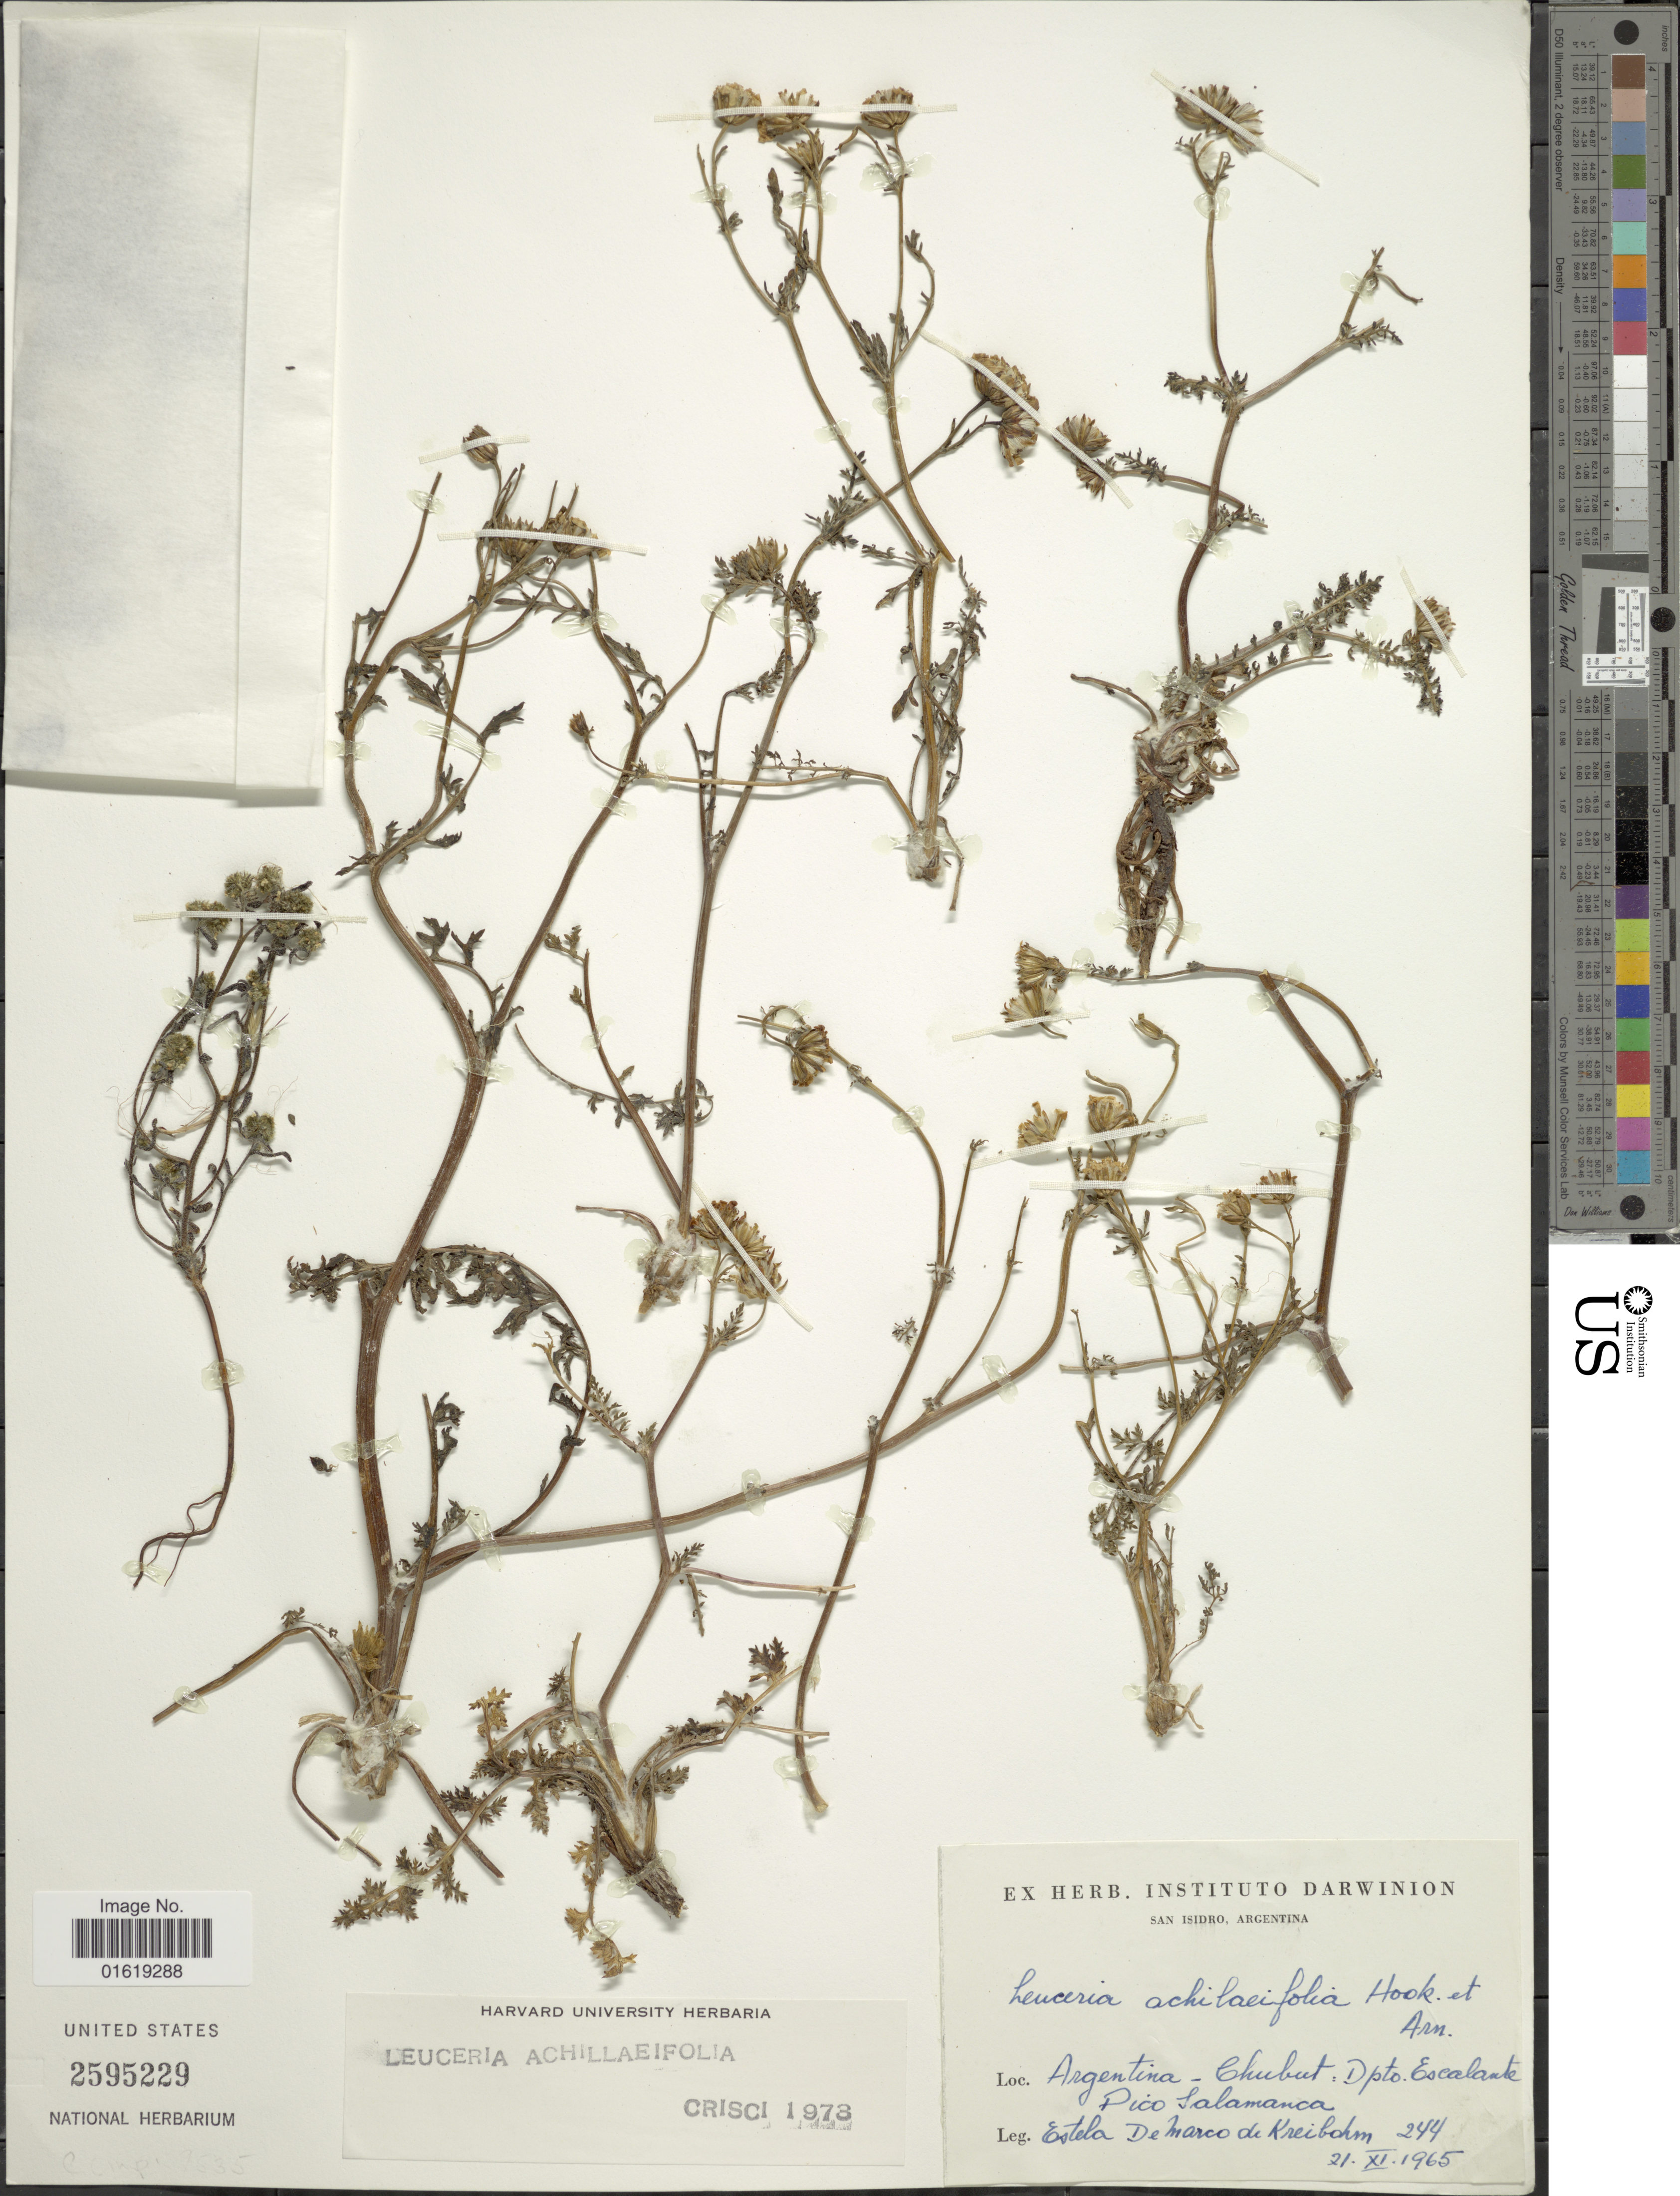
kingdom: Plantae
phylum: Tracheophyta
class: Magnoliopsida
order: Asterales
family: Asteraceae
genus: Leucheria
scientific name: Leucheria achillaeifolia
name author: Hook. & Arn.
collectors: E. Kreibohm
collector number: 244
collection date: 1965-11-21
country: Argentina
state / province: Chubut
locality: Argentina - Chubut: Dpto. Escalante Pico Salamanca.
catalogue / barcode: US 2595229